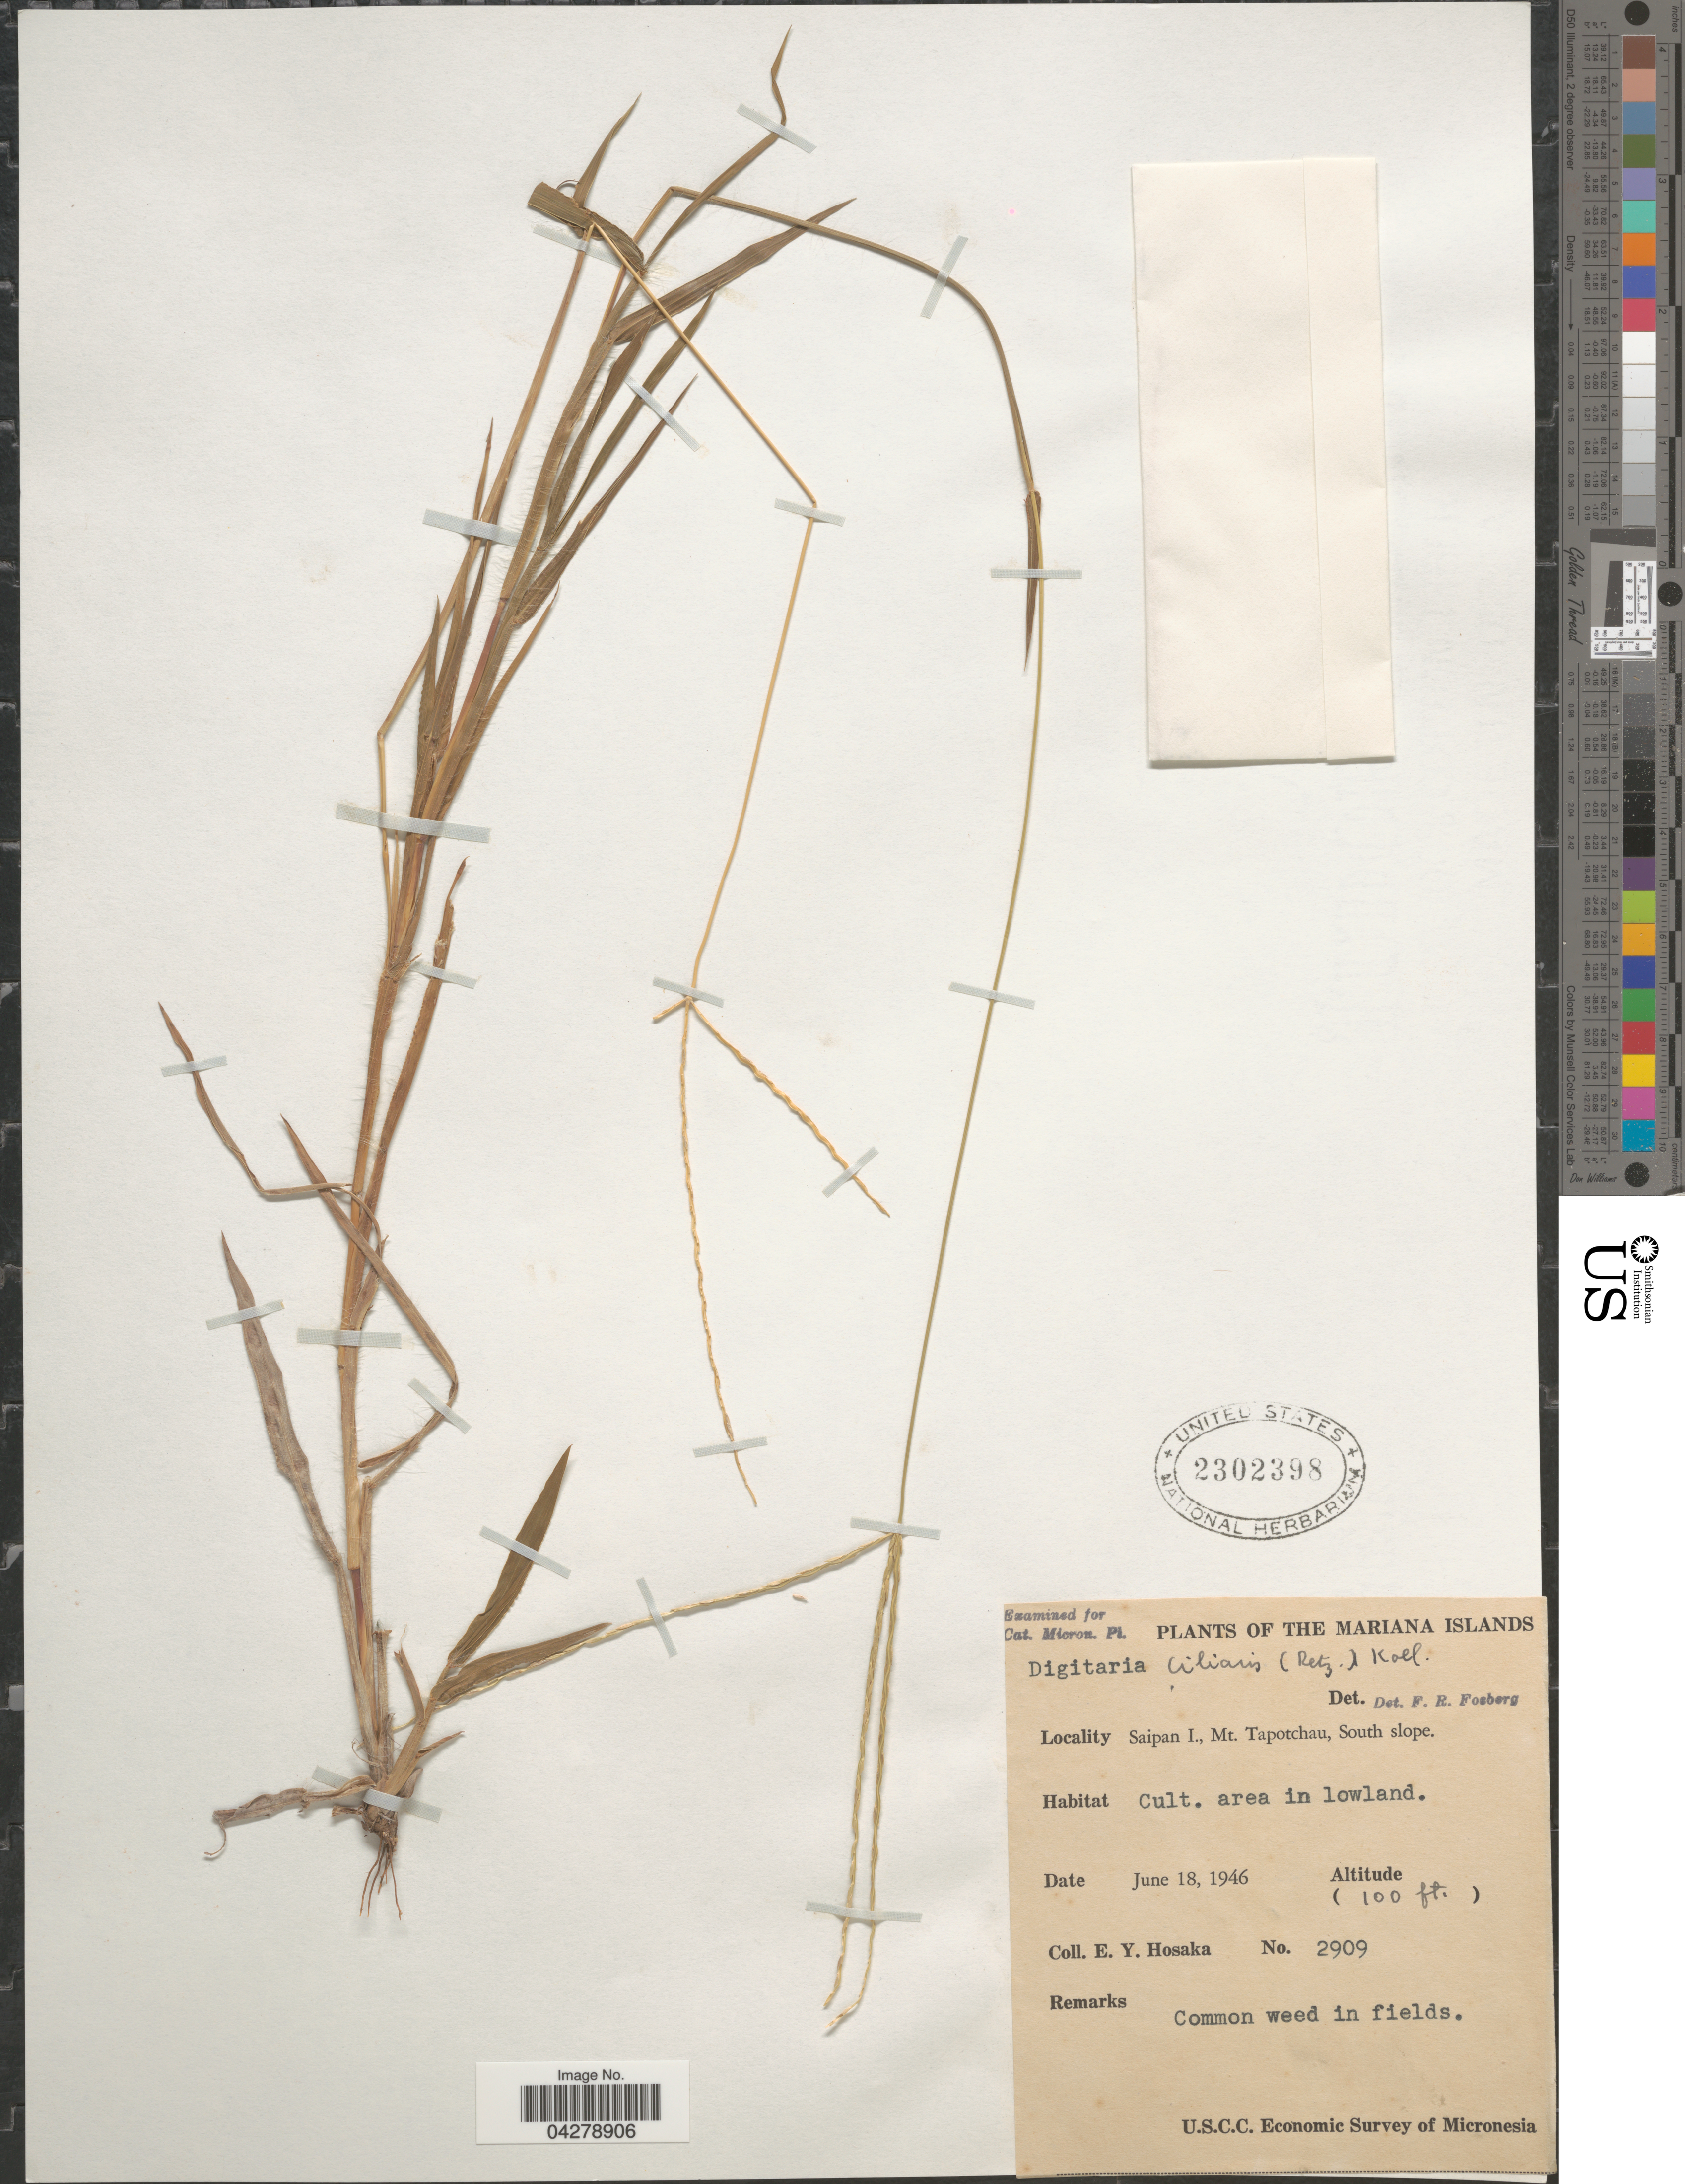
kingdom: Plantae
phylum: Tracheophyta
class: Liliopsida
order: Poales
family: Poaceae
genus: Digitaria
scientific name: Digitaria ciliaris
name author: (Retz.) Koeler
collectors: E. Y. Hosaka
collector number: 2909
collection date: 1946-06-18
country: Northern Mariana Islands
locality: The Mariana Islands. Saipan I., Mt. Tapotchau, South slope. Cult. area in lowland. Common weed in fields. U.S.C.C. Economic Survey of Micronesia.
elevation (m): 30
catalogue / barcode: US 2302398